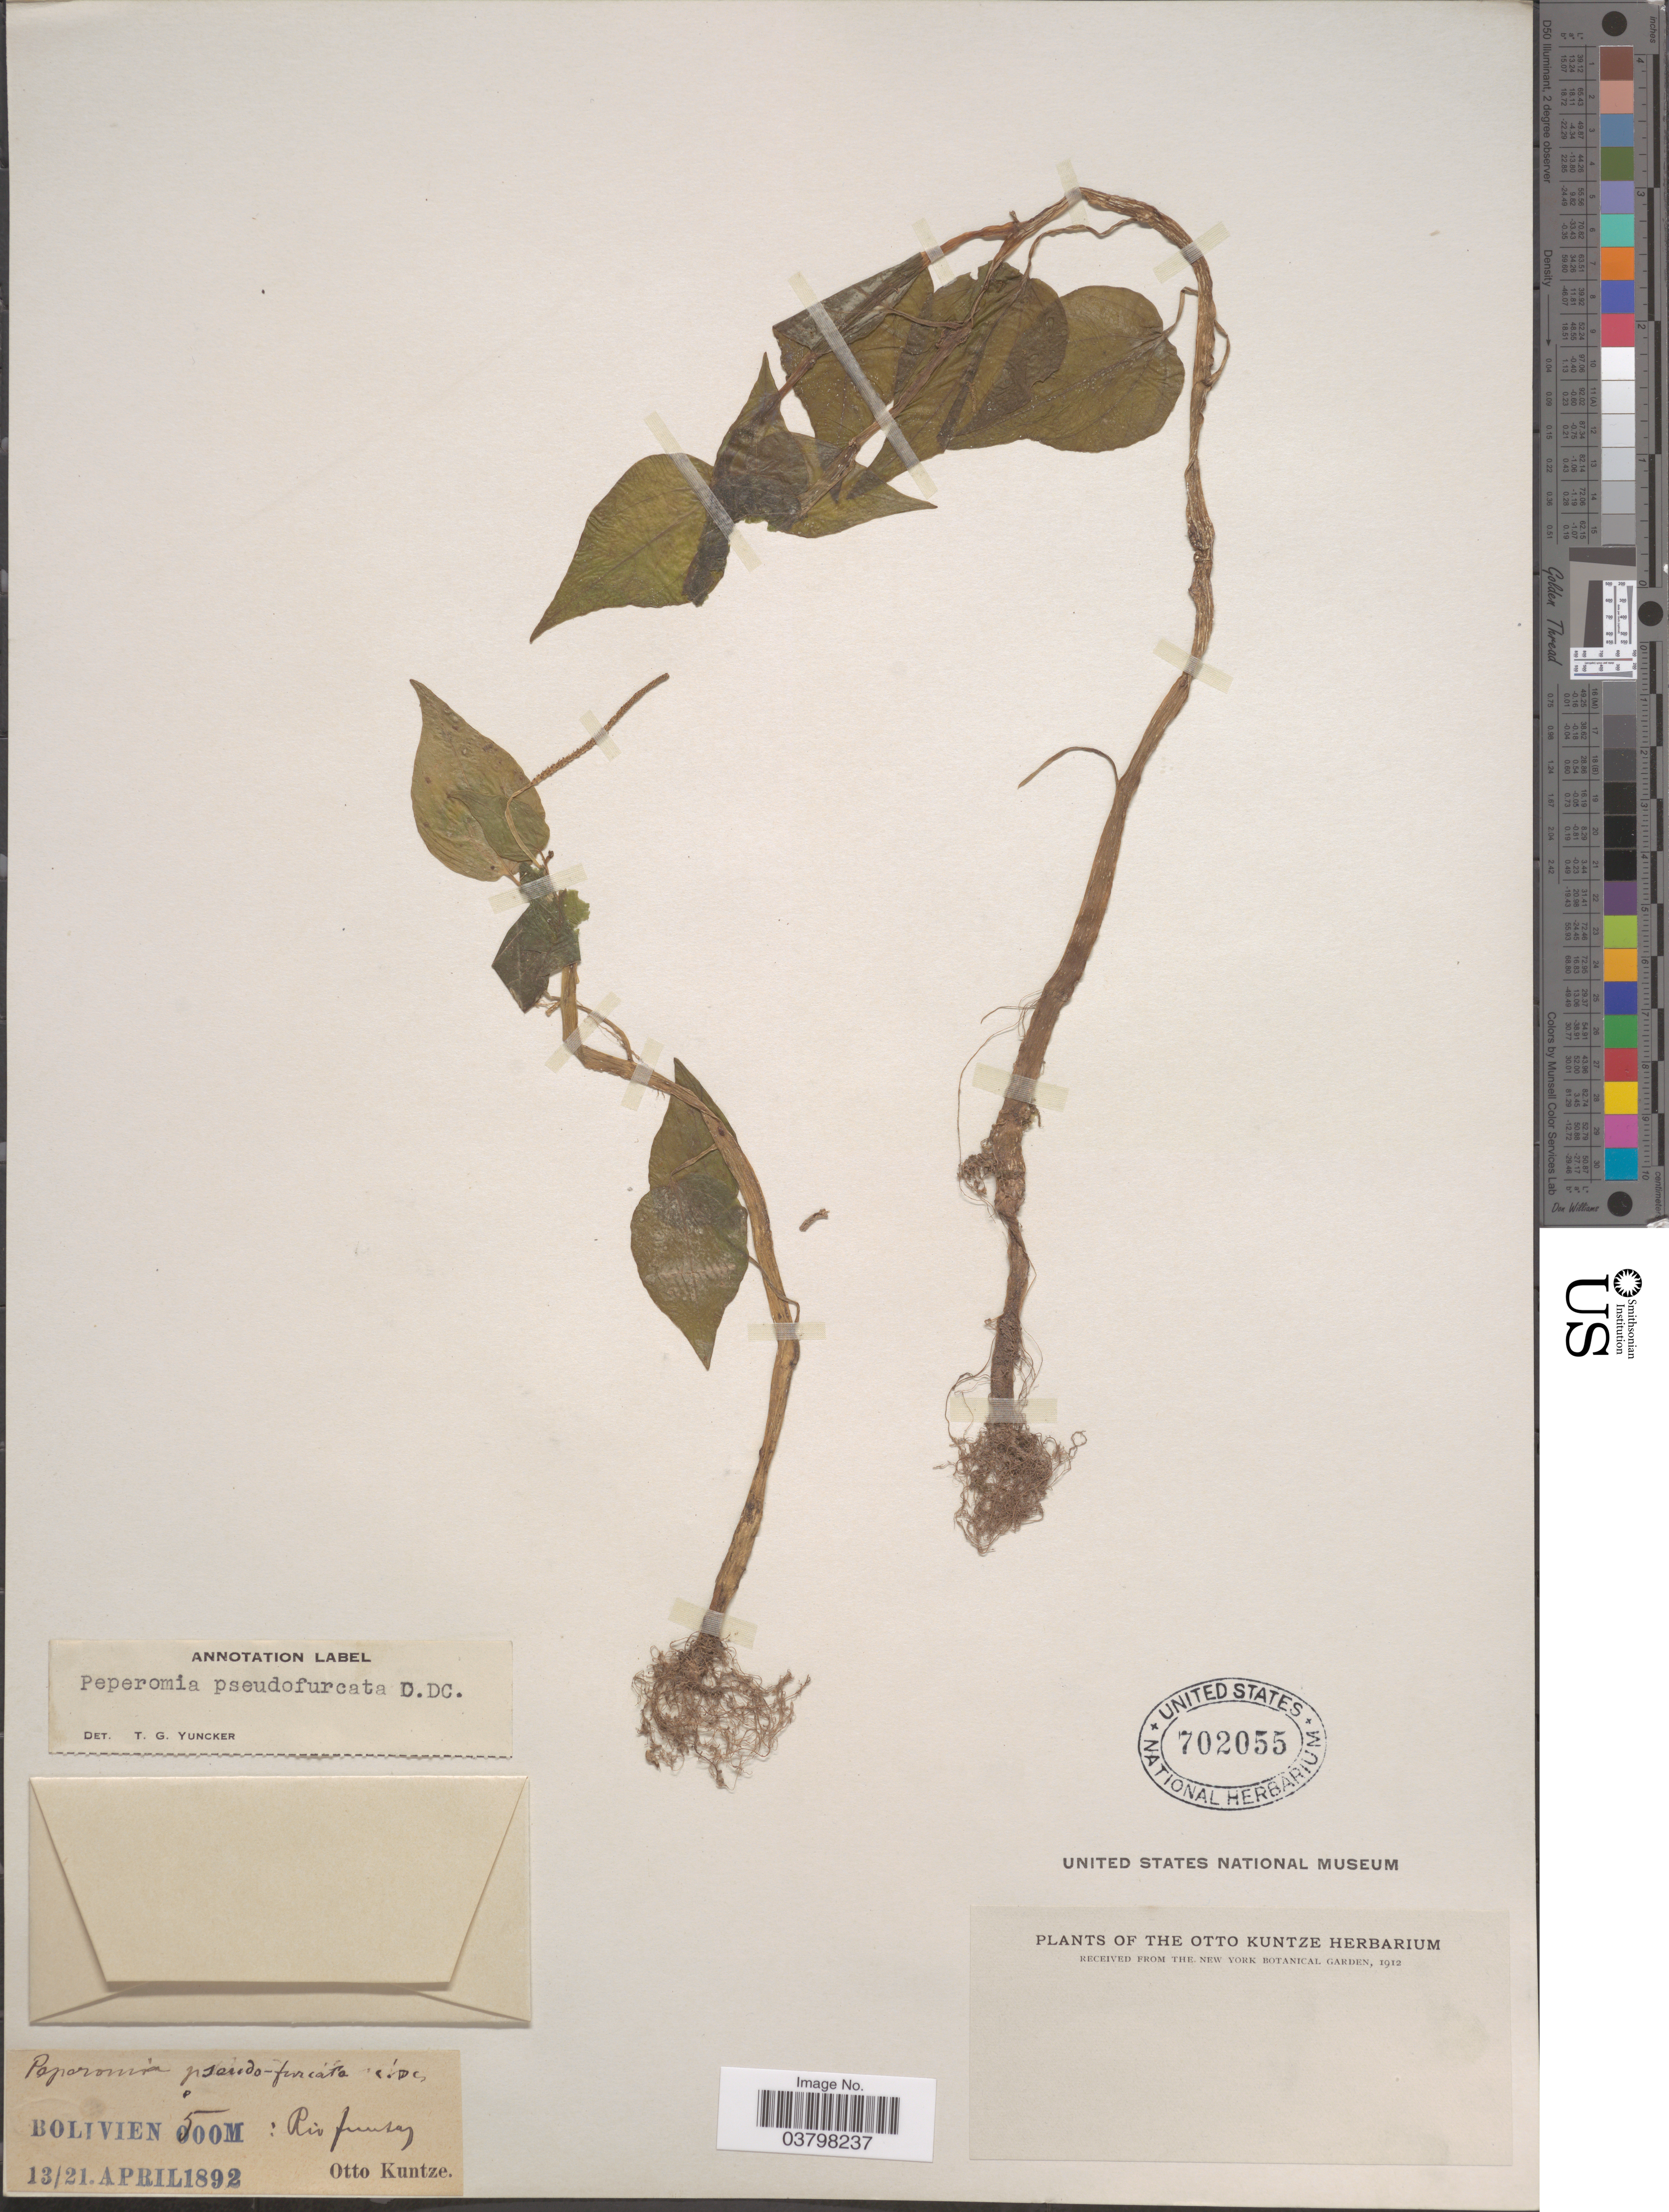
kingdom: Plantae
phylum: Tracheophyta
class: Magnoliopsida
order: Piperales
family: Piperaceae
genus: Peperomia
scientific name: Peperomia pseudofurcata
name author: C. DC.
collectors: C.E.O. Kuntze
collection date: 1892-04-13/1892-04-21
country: Bolivia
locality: Rio Juntas.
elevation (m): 500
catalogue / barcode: US 702055